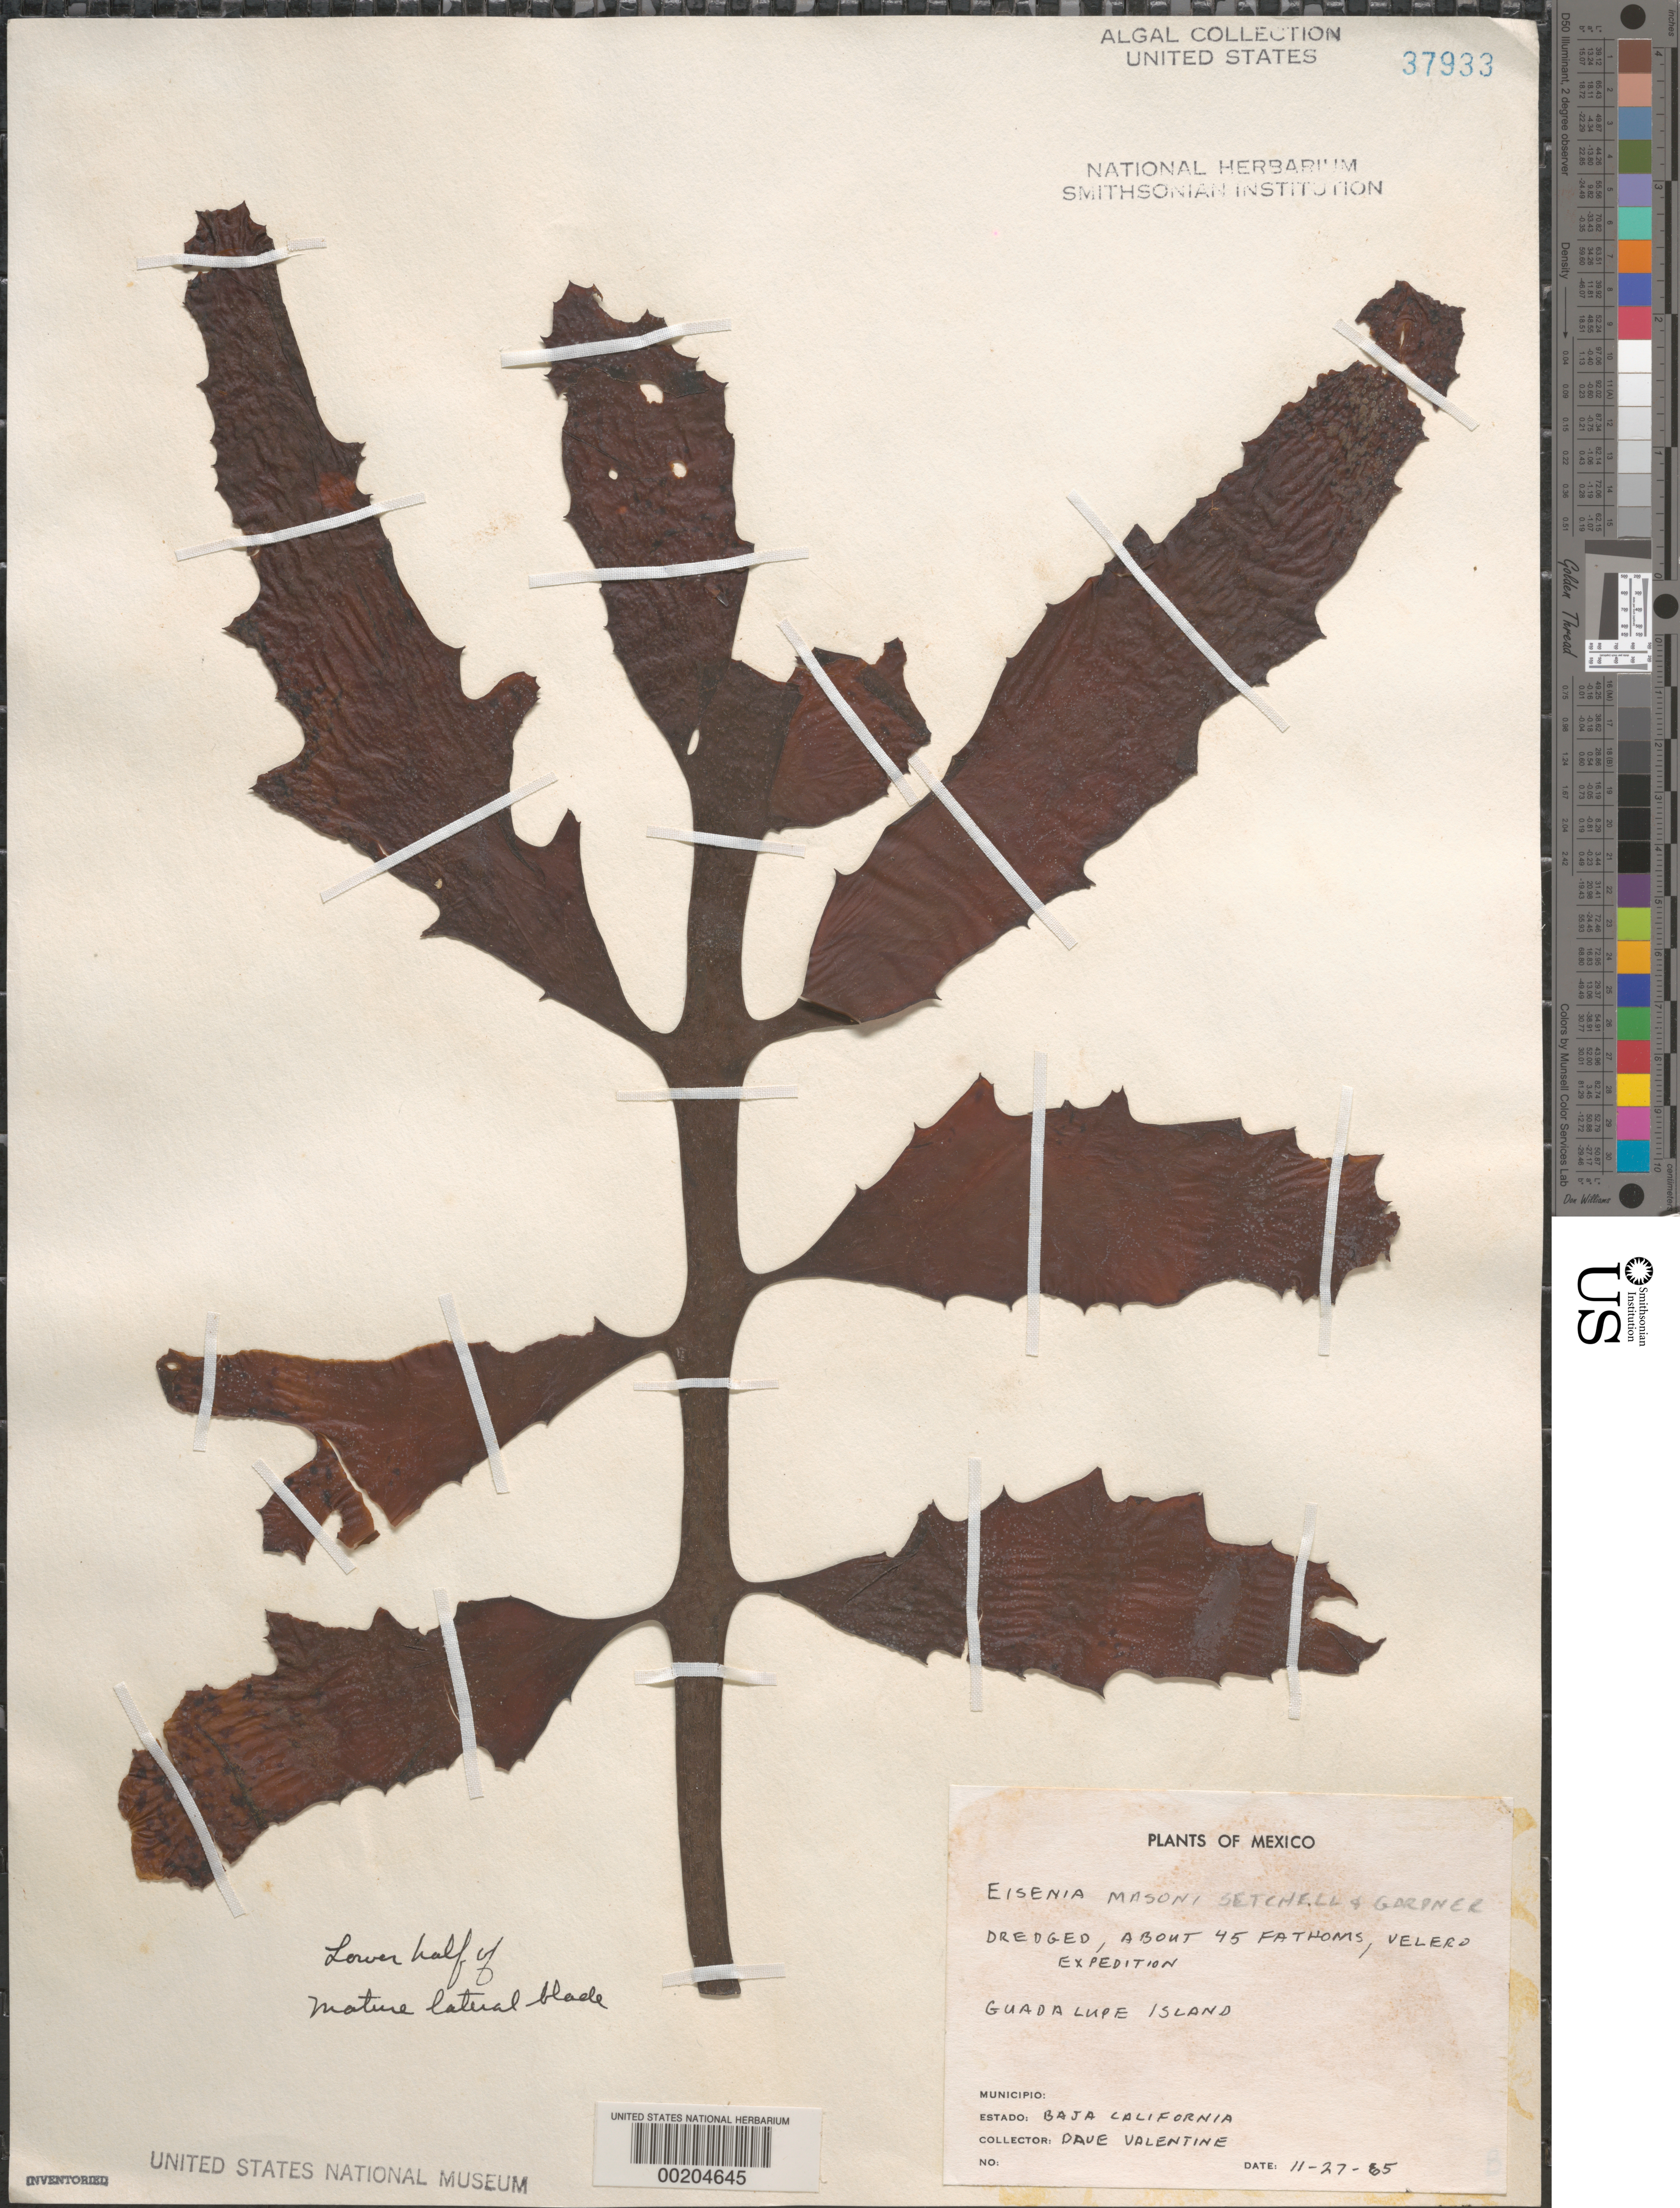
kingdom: Chromista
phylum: Ochrophyta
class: Phaeophyceae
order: Laminariales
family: Lessoniaceae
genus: Eisenia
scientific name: Eisenia desmarestioides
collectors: D. Valentine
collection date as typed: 27 Nov 1965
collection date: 1965-11-27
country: Mexico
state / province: Baja California Norte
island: Isla Guadalupe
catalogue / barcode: US 37933